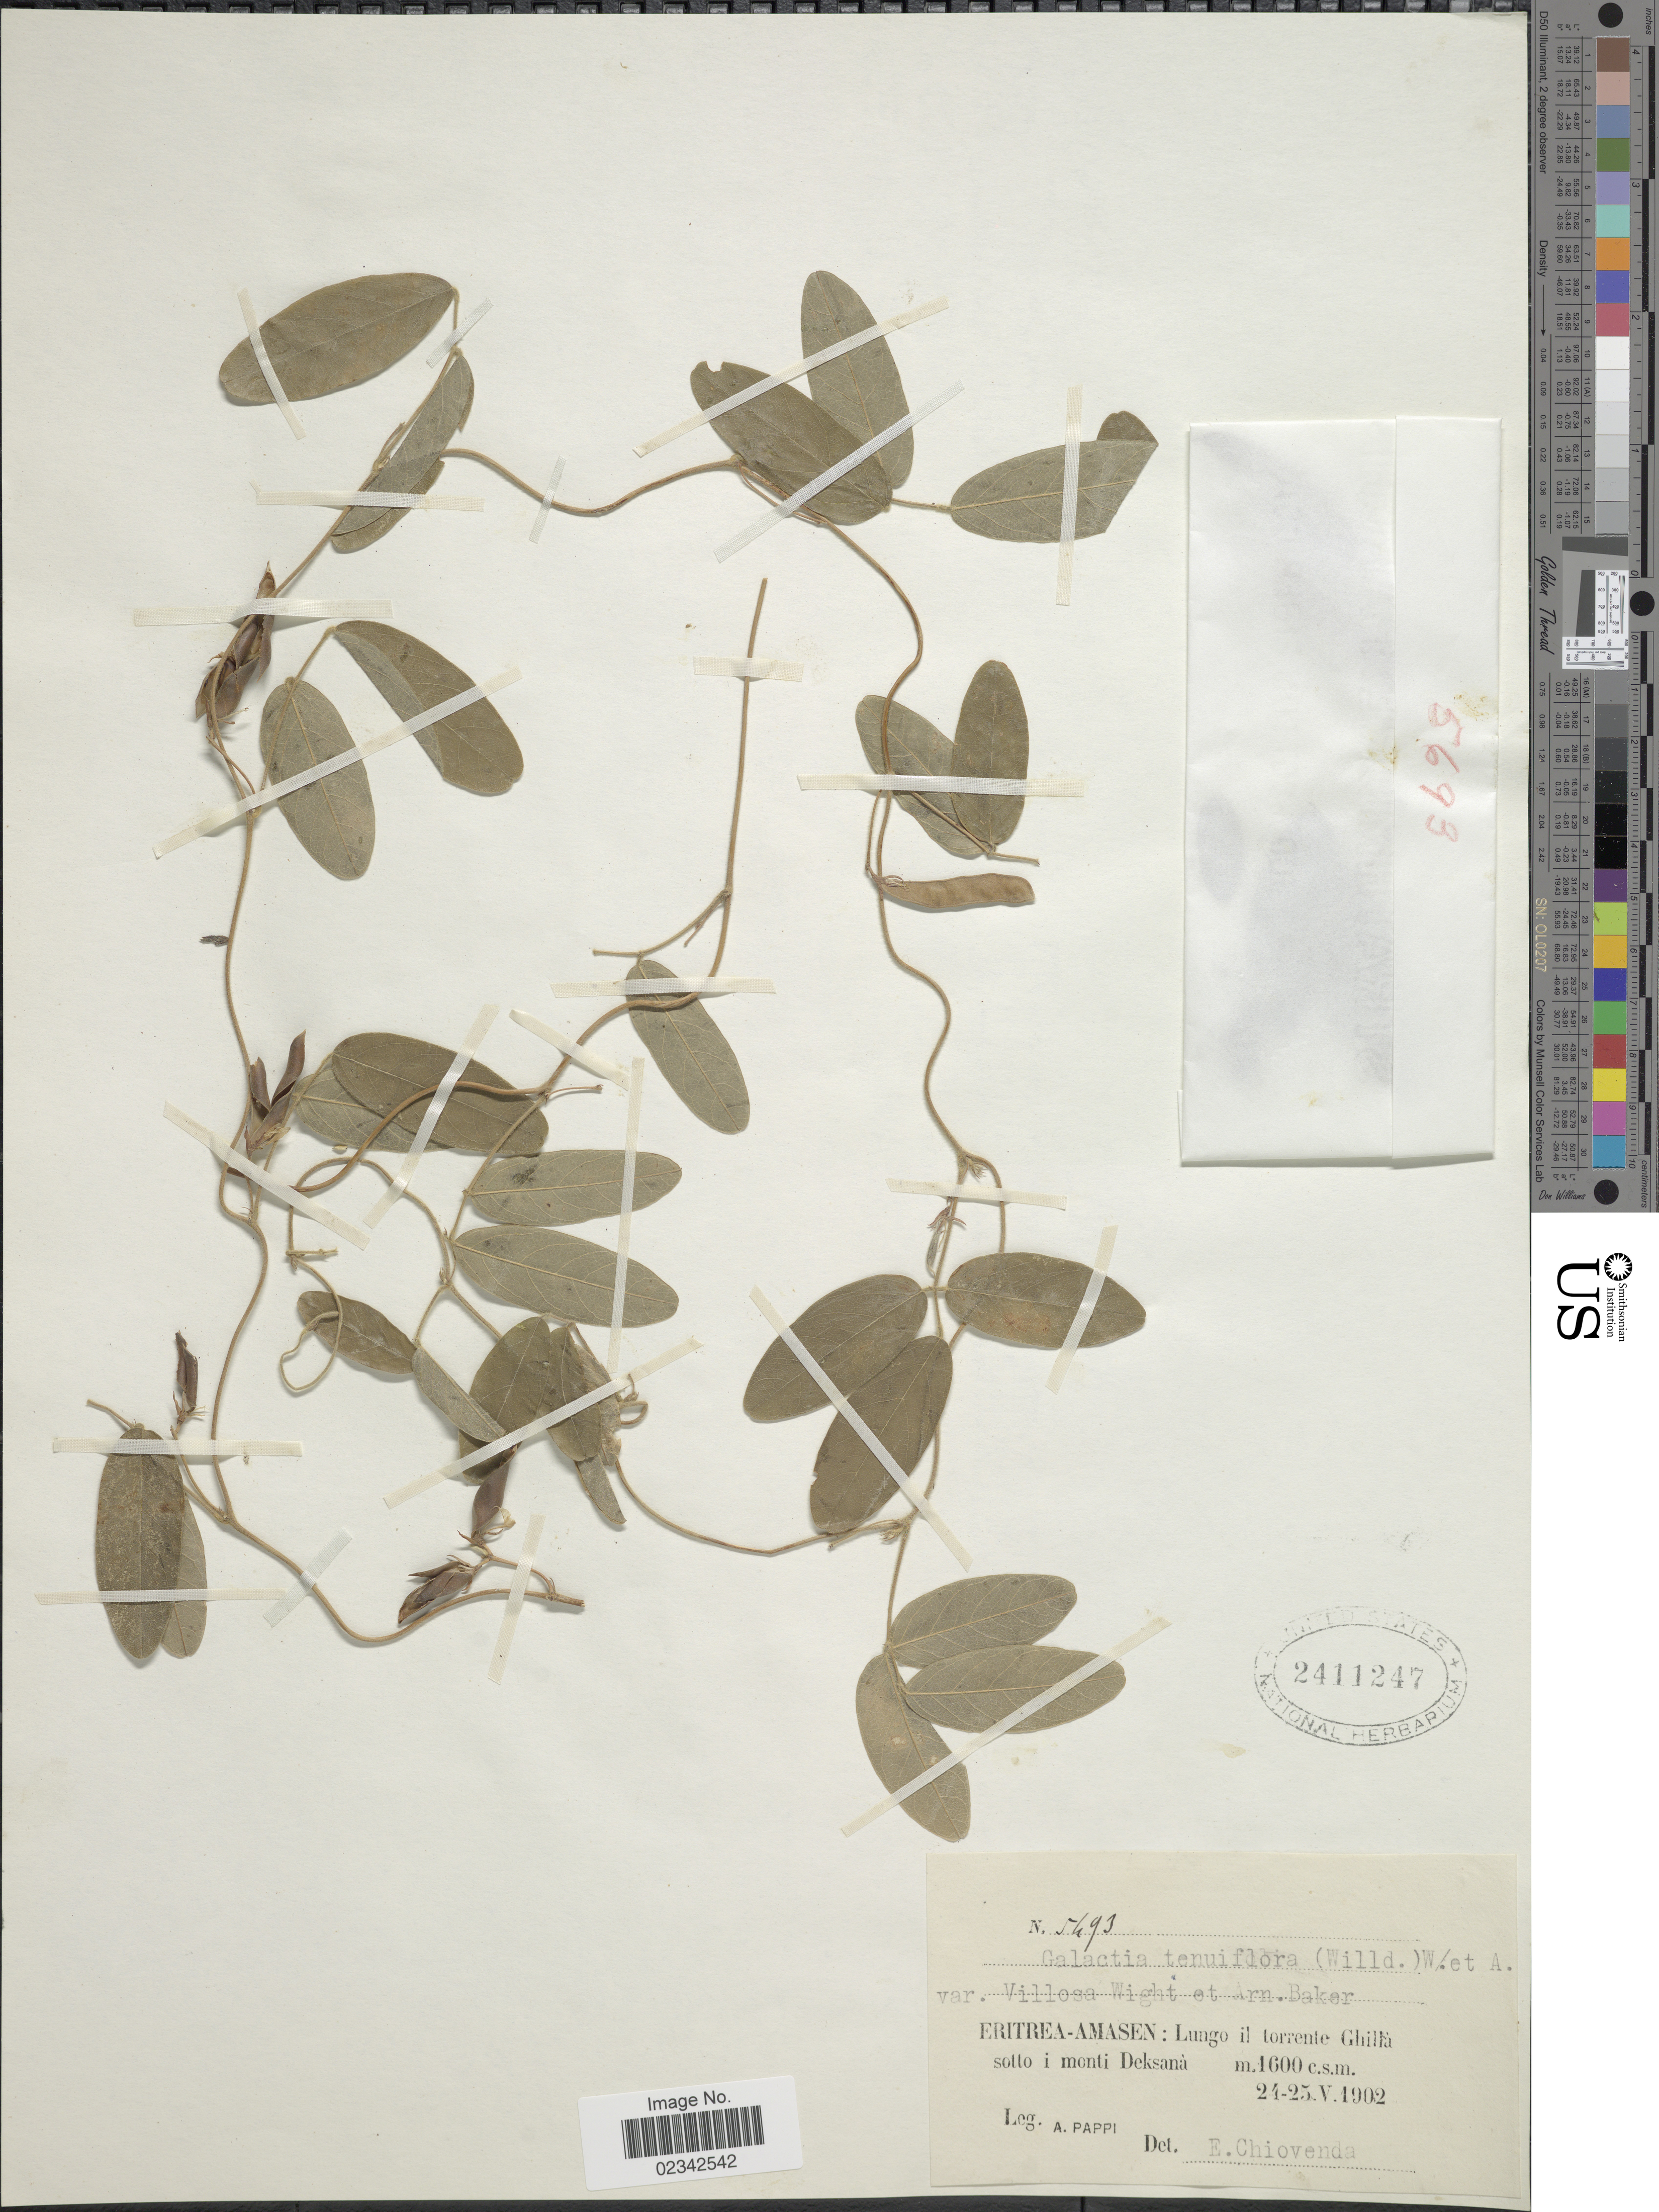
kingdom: Plantae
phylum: Tracheophyta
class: Magnoliopsida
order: Fabales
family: Fabaceae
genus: Galactia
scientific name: Galactia tenuiflora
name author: (J.G. Klein ex Willd.) Wight & Arn.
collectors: A. Pappi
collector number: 5493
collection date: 1902-05-24/1902-05-25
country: Eritrea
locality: Eritrea-Amasen: Lungo il torrente Ghilla sotto i monti Deksana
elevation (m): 1600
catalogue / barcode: US 2411247